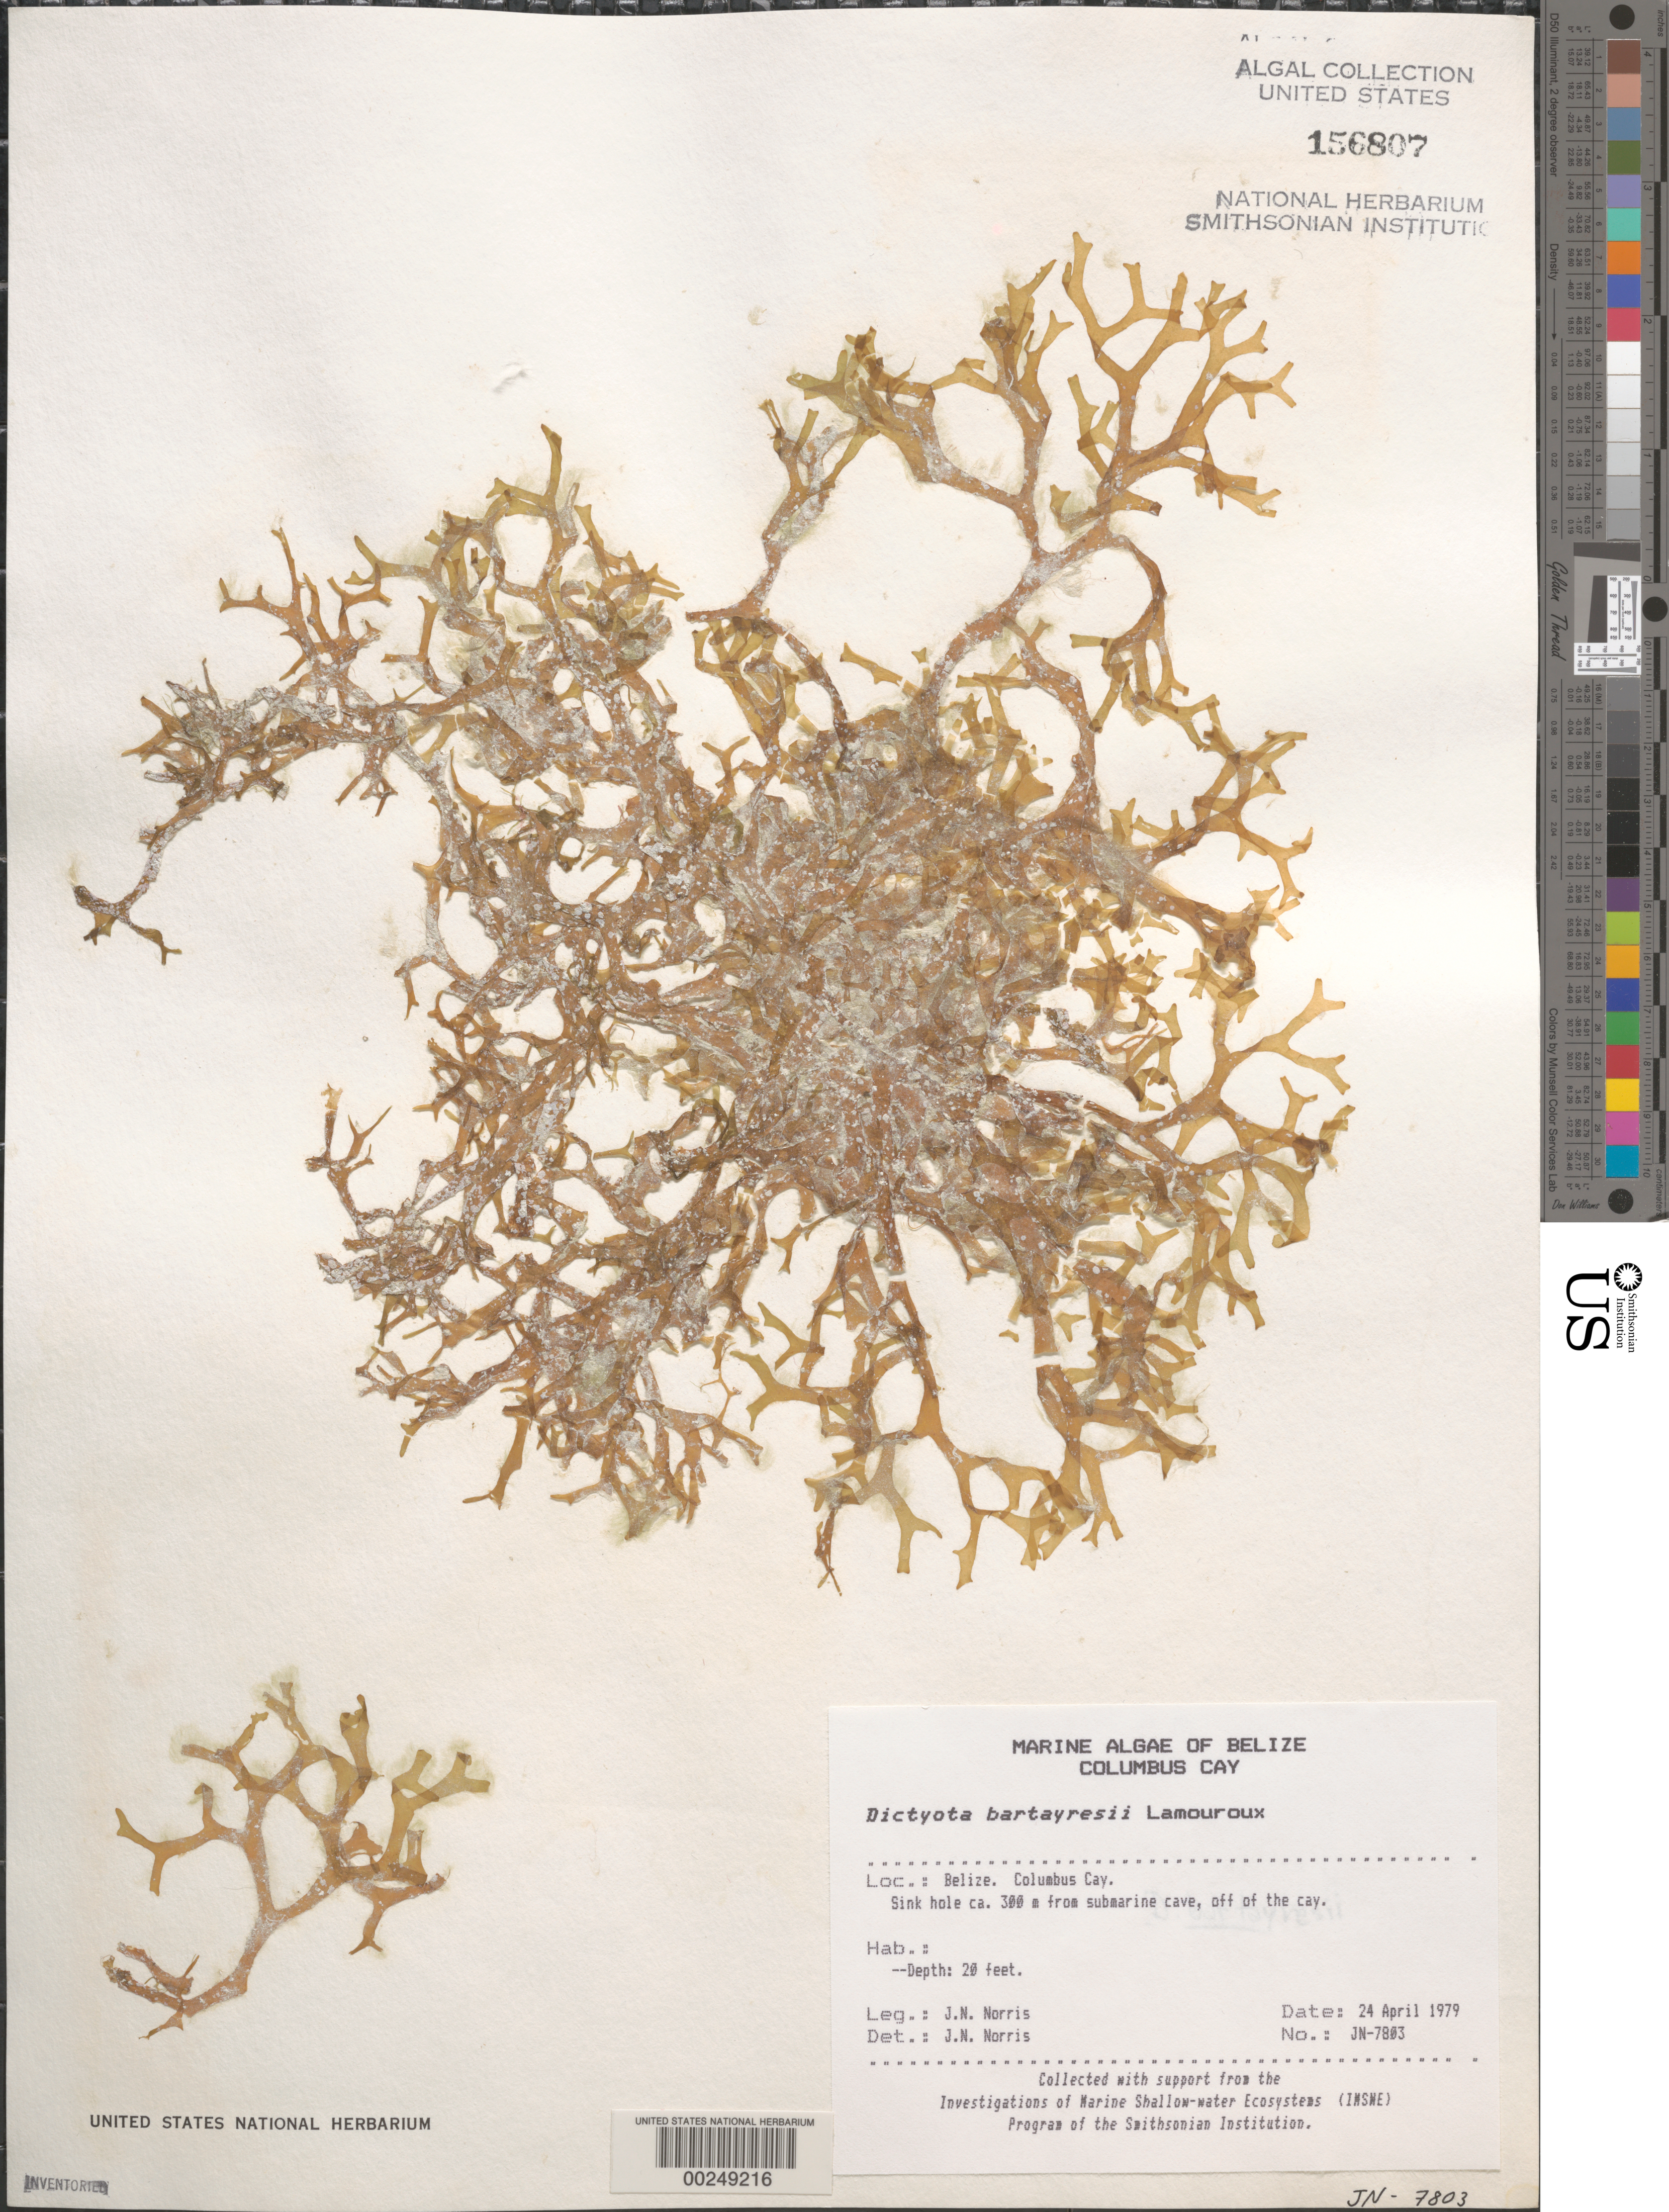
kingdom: Chromista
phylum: Ochrophyta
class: Phaeophyceae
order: Dictyotales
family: Dictyotaceae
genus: Dictyota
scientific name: Dictyota bartayresiana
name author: J.V.Lamouroux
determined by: Norris, James N.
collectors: J. N. Norris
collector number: JN-7803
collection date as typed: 24 Apr 1979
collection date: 1979-04-24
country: Belize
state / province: Stann Creek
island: Columbus Cay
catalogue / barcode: US 156807